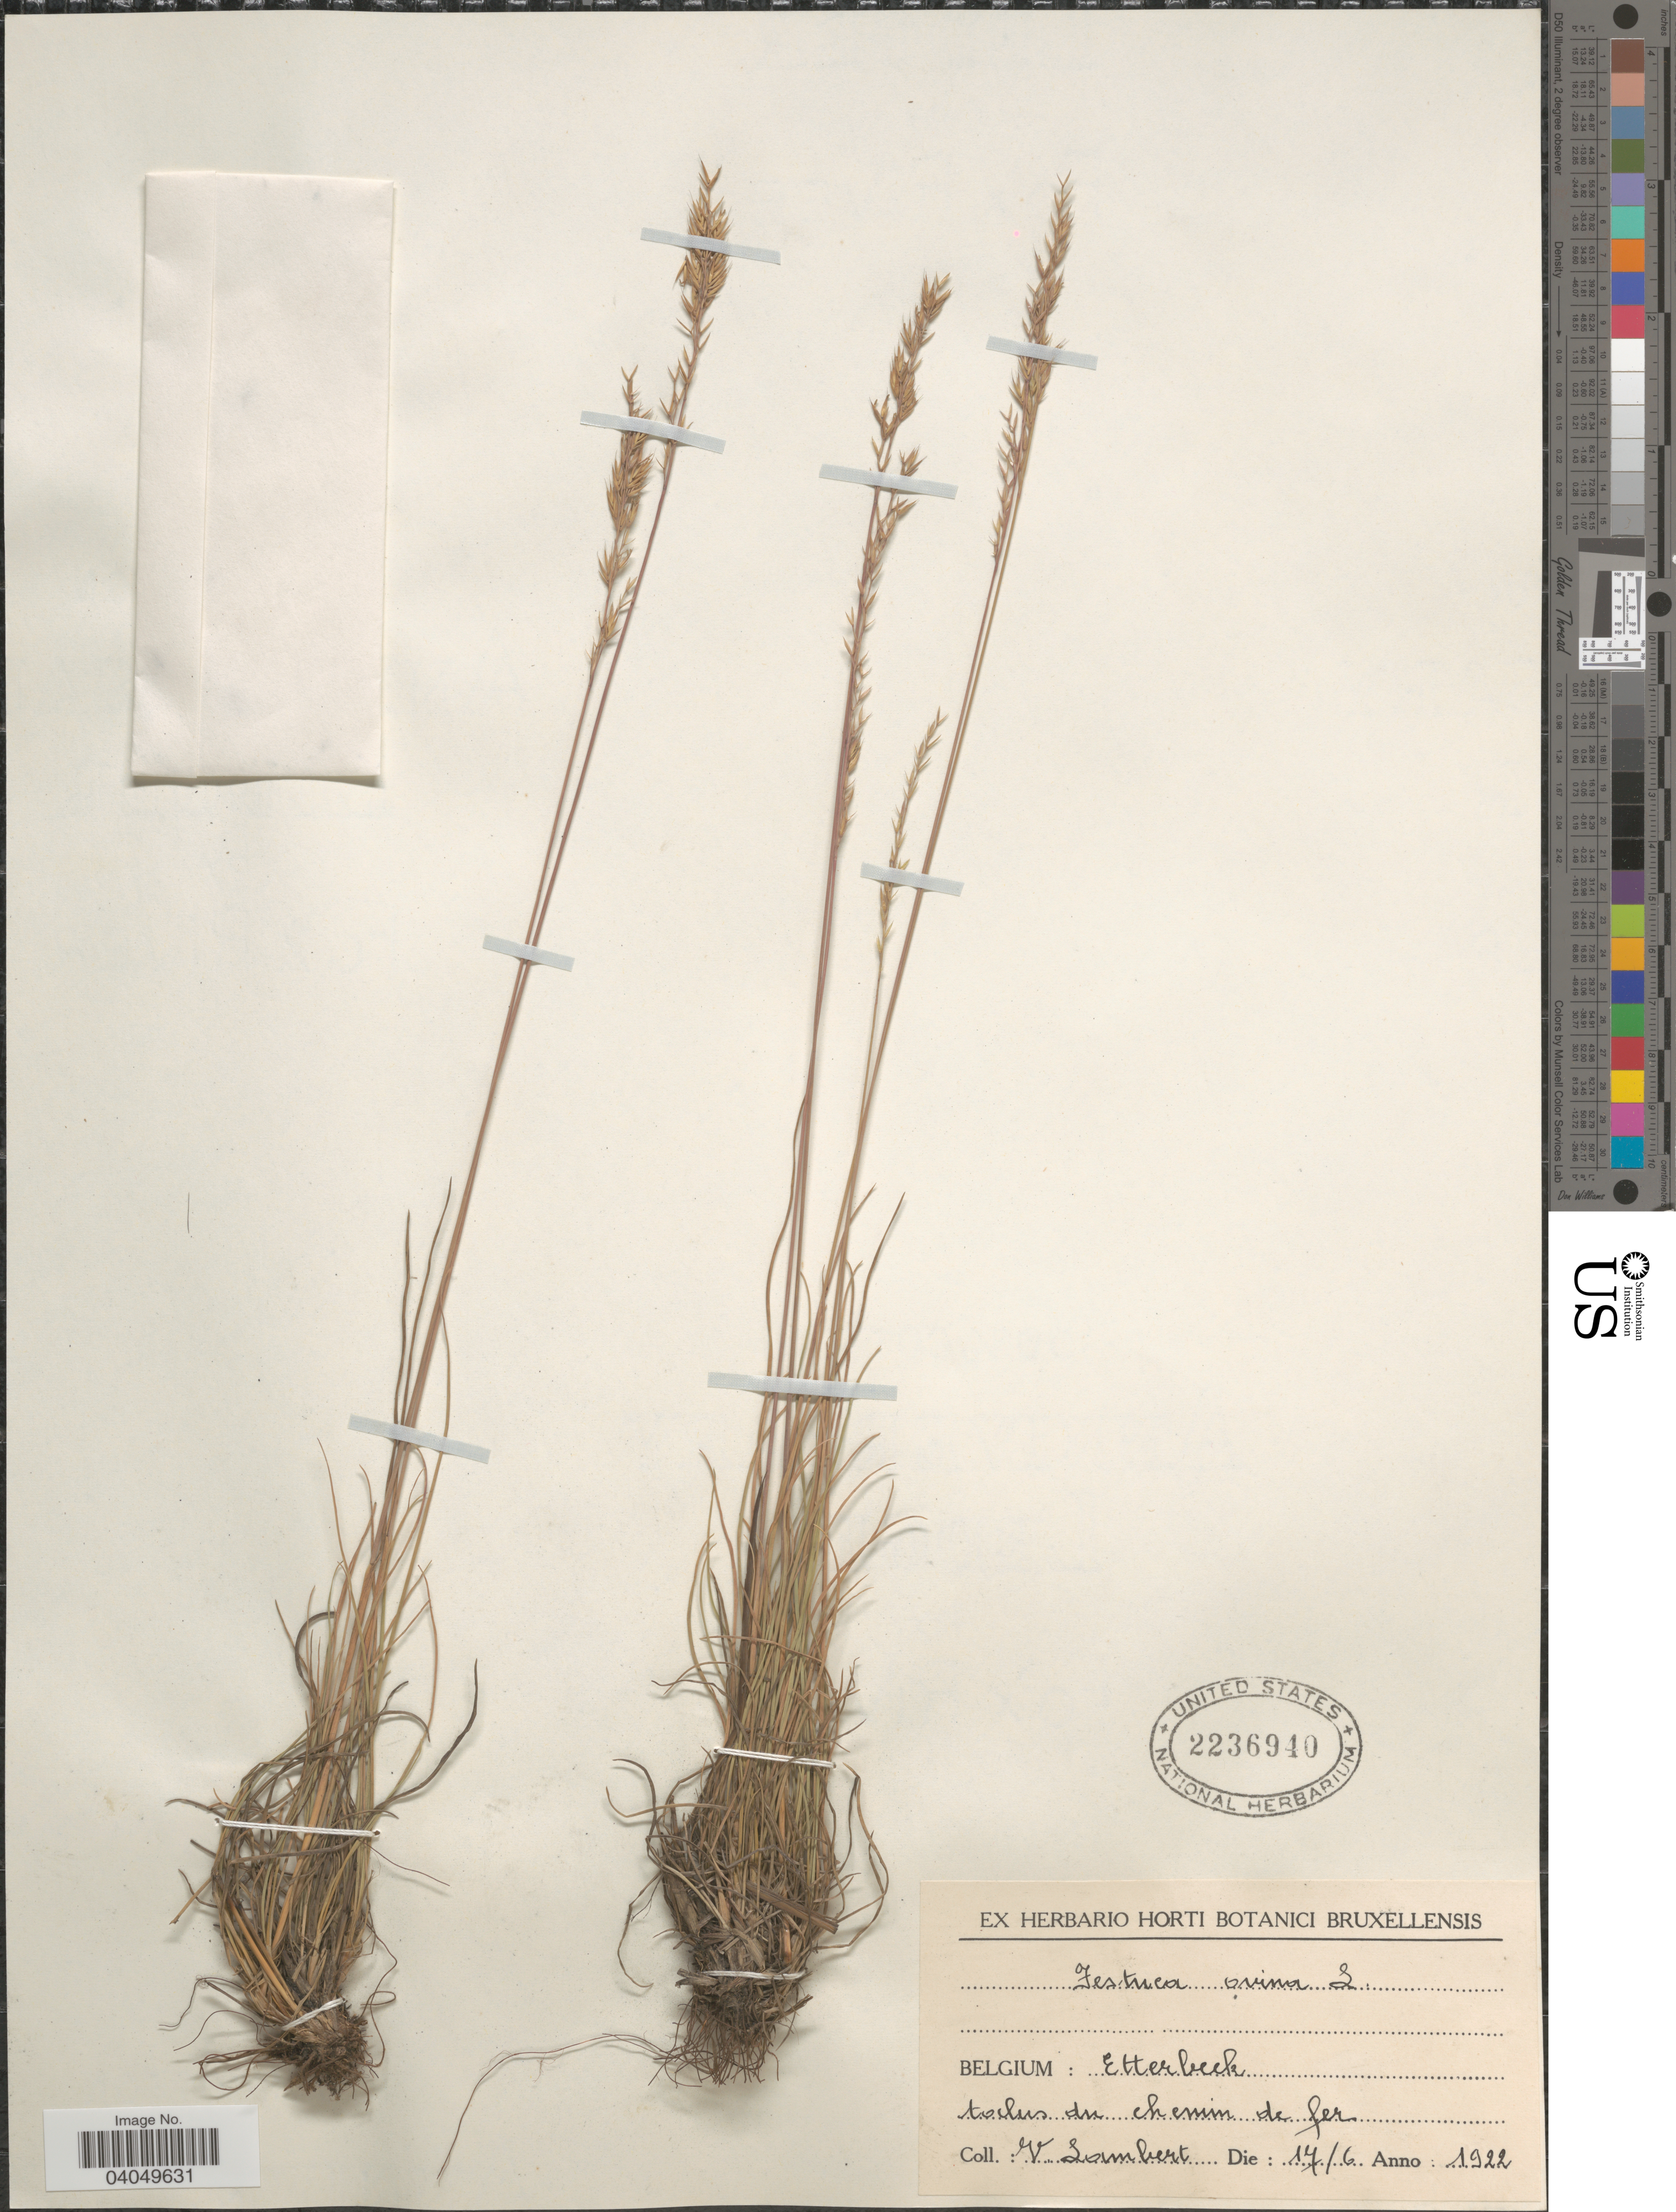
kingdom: Plantae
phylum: Tracheophyta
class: Liliopsida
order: Poales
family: Poaceae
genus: Festuca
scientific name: Festuca ovina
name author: L.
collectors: V. Lambert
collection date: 1922-06-17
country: Belgium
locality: Etterbeek talus du chemin de fer.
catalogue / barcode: US 2236940